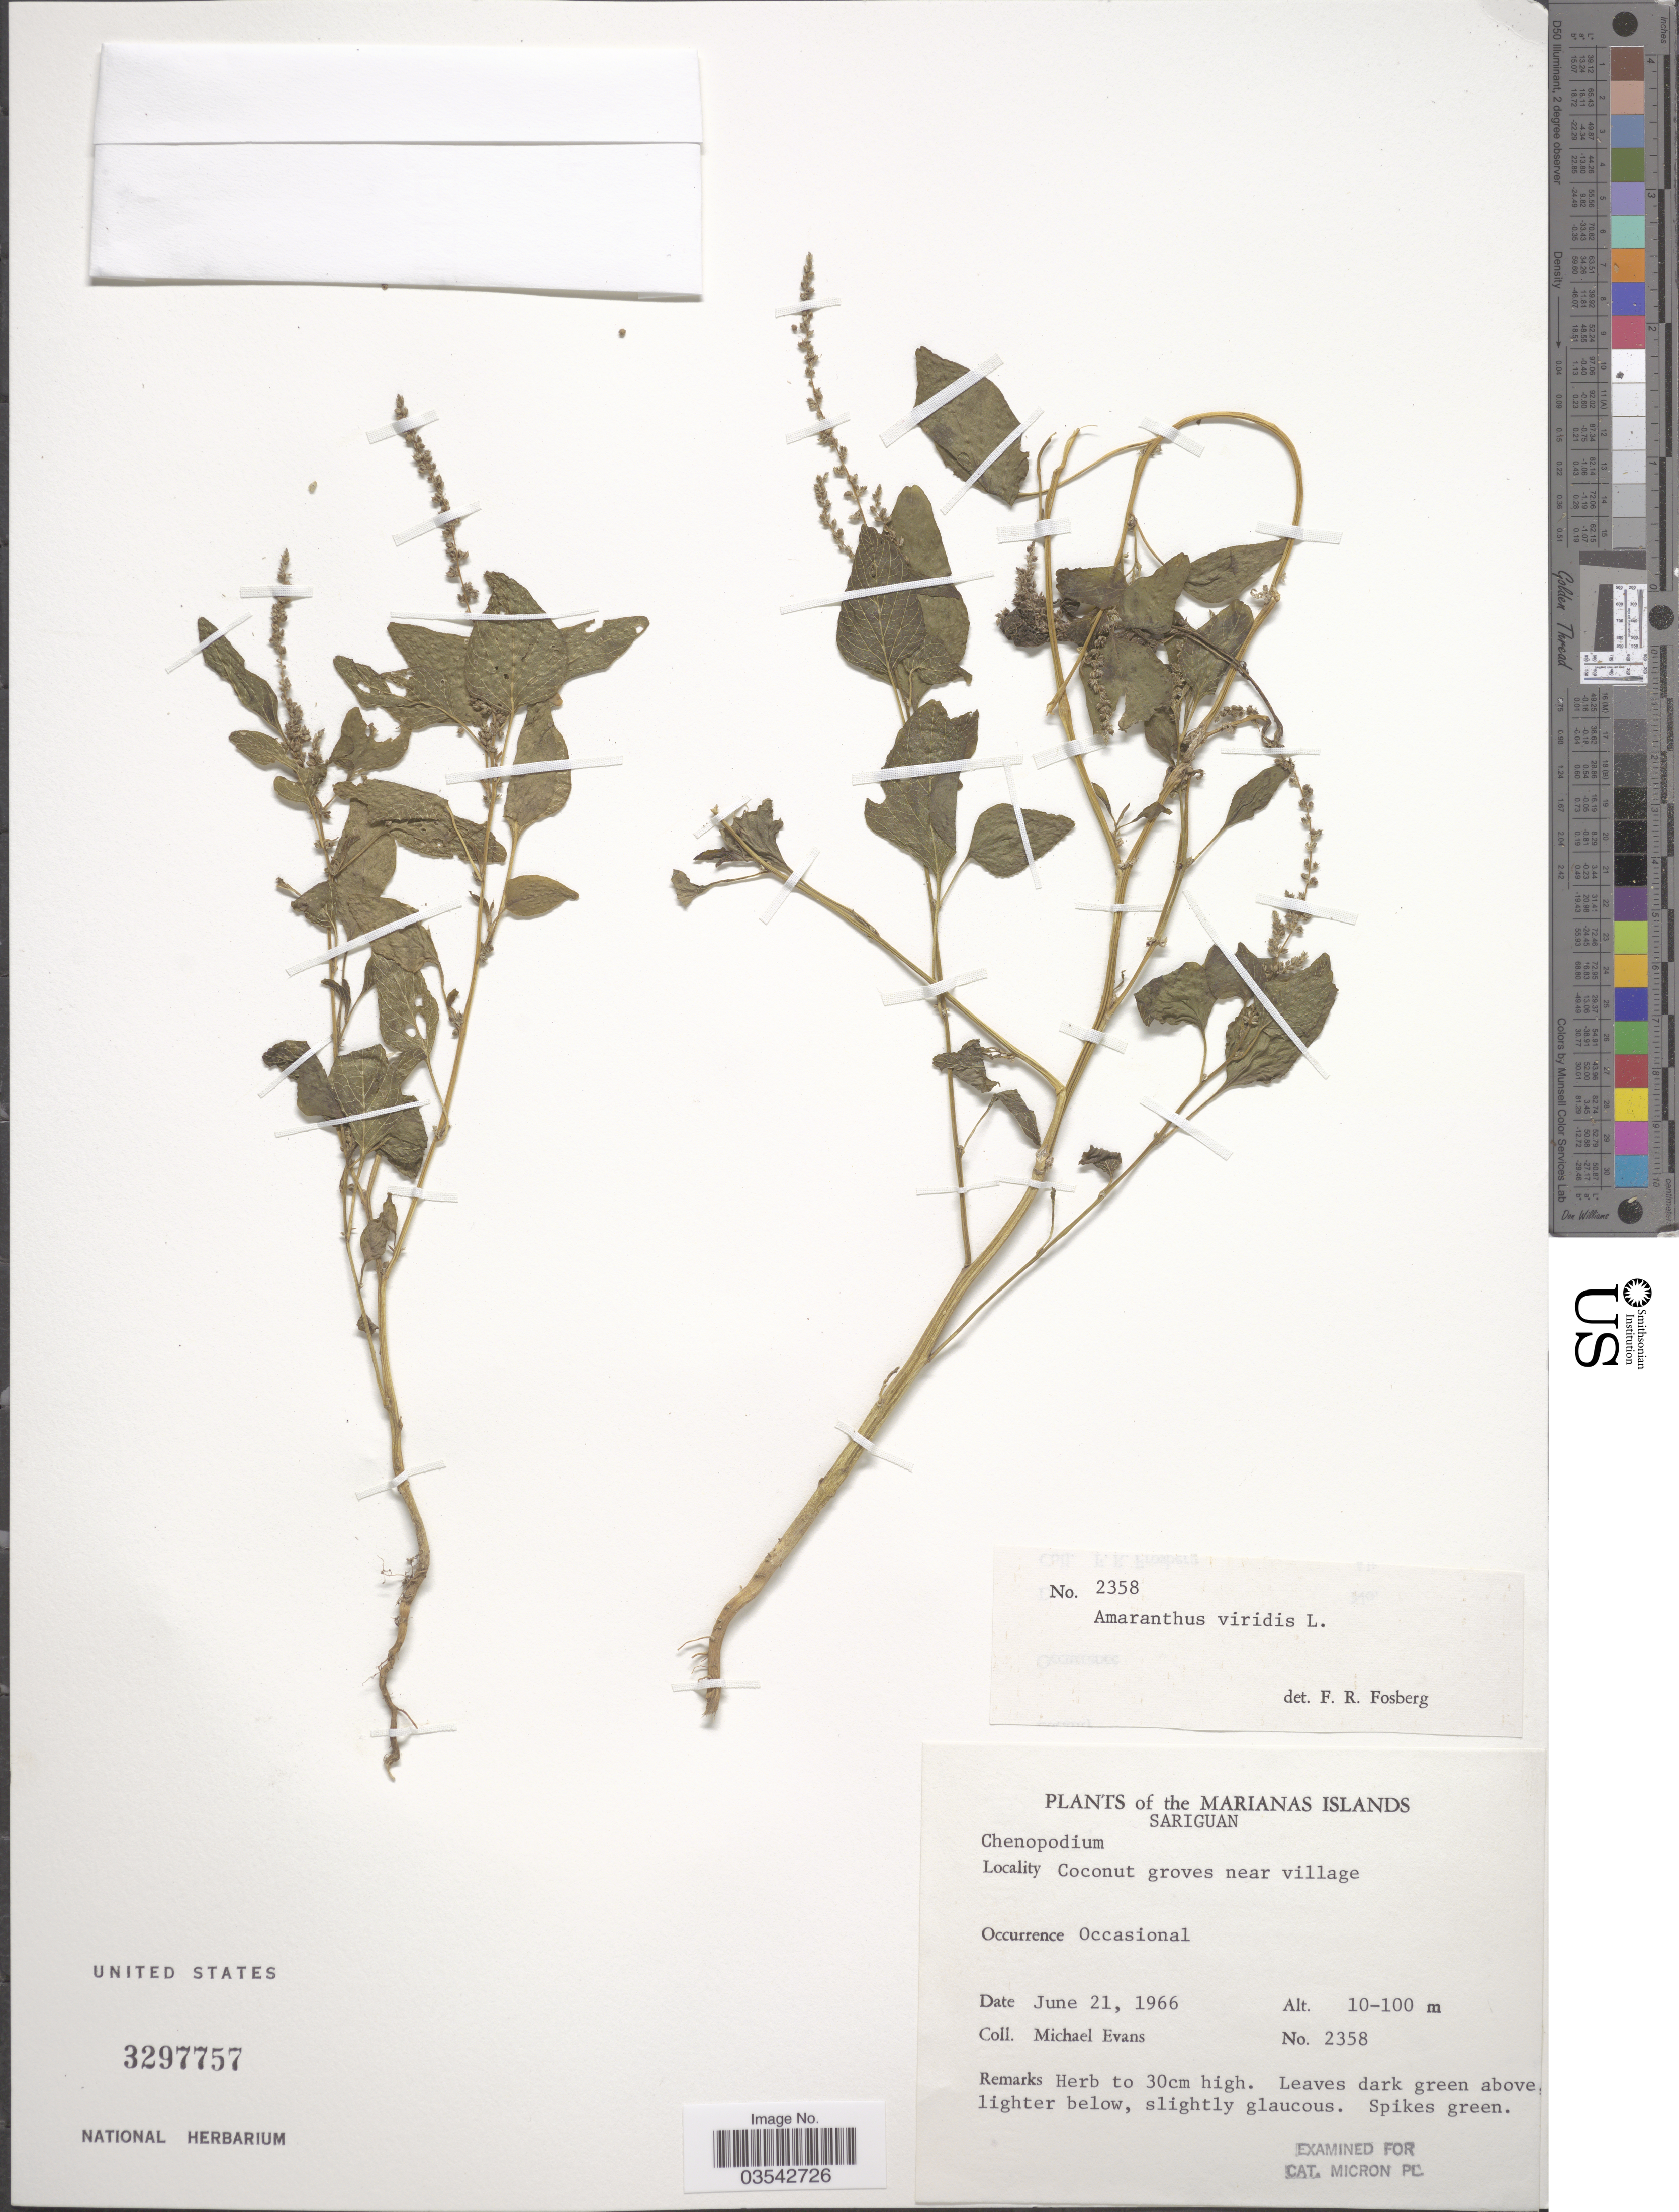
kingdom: Plantae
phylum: Tracheophyta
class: Magnoliopsida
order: Caryophyllales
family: Amaranthaceae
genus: Amaranthus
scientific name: Amaranthus viridis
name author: L.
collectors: M. Evans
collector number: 2358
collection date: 1966-06-21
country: Northern Mariana Islands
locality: The Marianas Islands. Sariguan. Coconut groves near village.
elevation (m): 10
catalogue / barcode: US 3297757